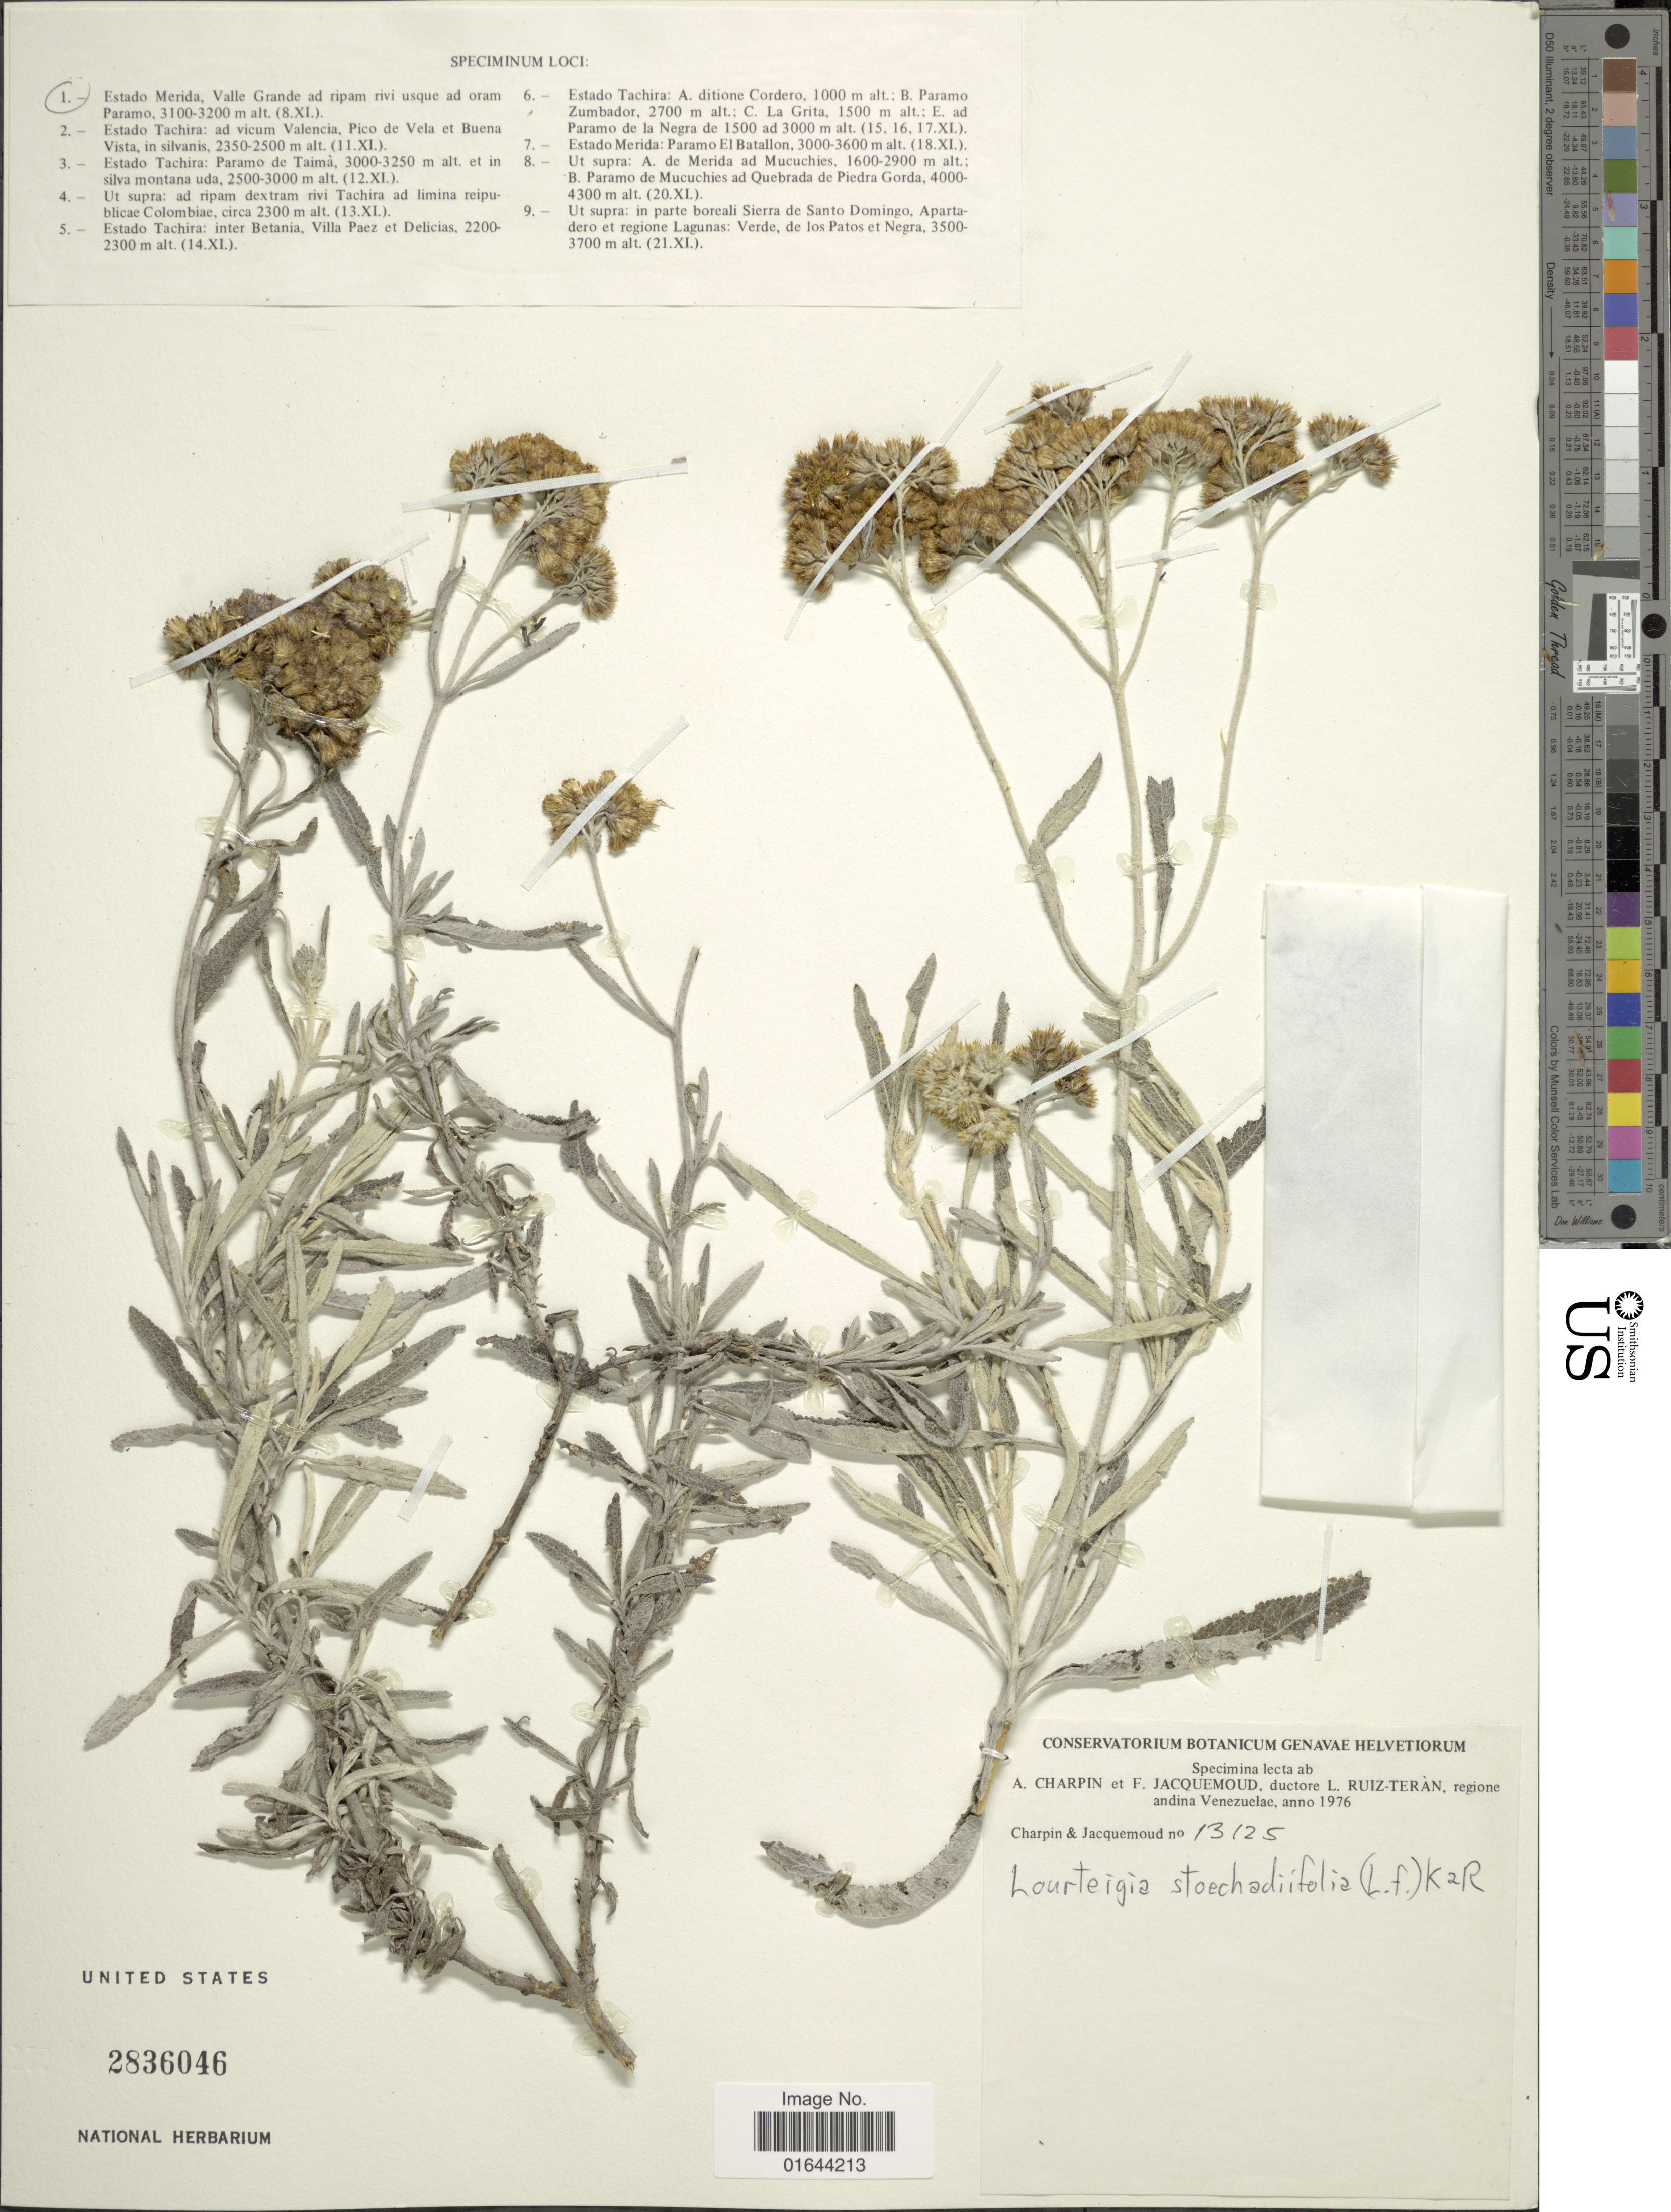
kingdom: Plantae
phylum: Tracheophyta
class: Magnoliopsida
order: Asterales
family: Asteraceae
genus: Lourteigia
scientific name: Lourteigia stoechadifolia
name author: (L. f.) R.M. King & H. Rob.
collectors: A. Charpin, F. Jacquemoud & L. E. Ruíz-Terán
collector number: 13125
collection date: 1976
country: Venezuela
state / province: Mérida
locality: Regione Andina Venezuelae. Estado Merida, Valle Grande, ad ripam rivi usque ad oram Paramo.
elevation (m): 3100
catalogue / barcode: US 2836046